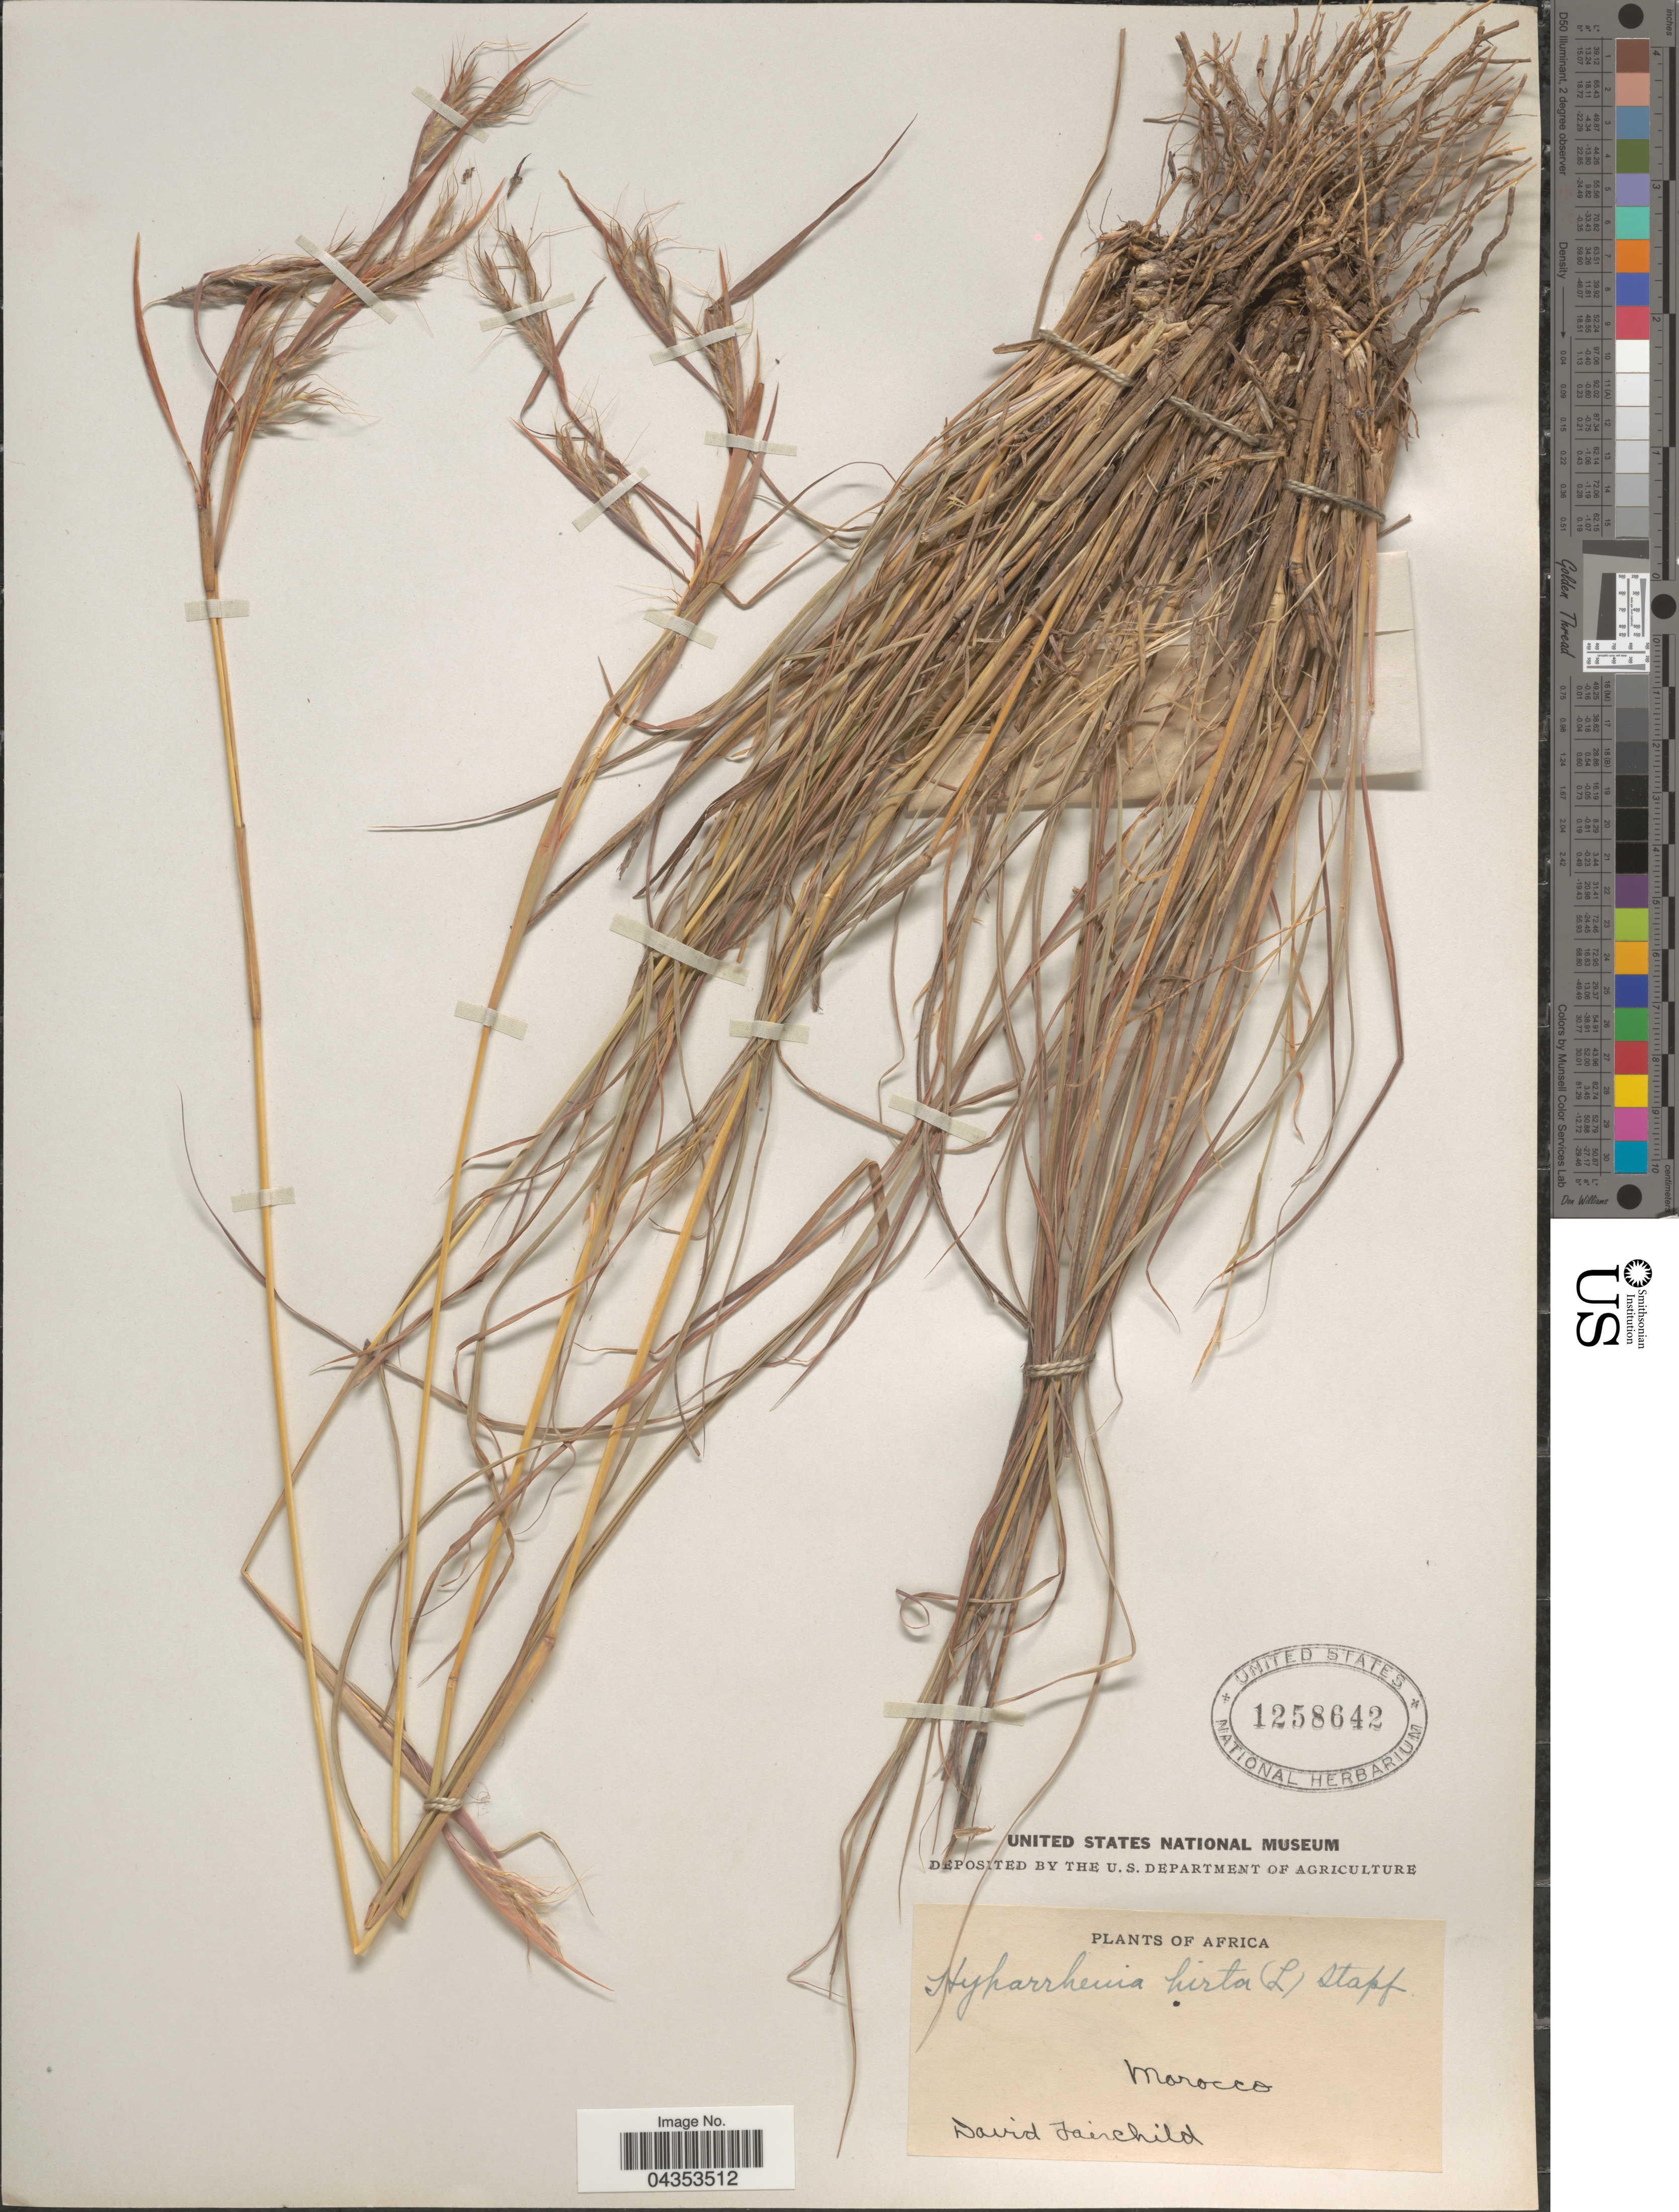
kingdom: Plantae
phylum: Tracheophyta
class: Liliopsida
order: Poales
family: Poaceae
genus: Hyparrhenia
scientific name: Hyparrhenia hirta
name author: (L.) Stapf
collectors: D. Fairchild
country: Morocco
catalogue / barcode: US 1258642